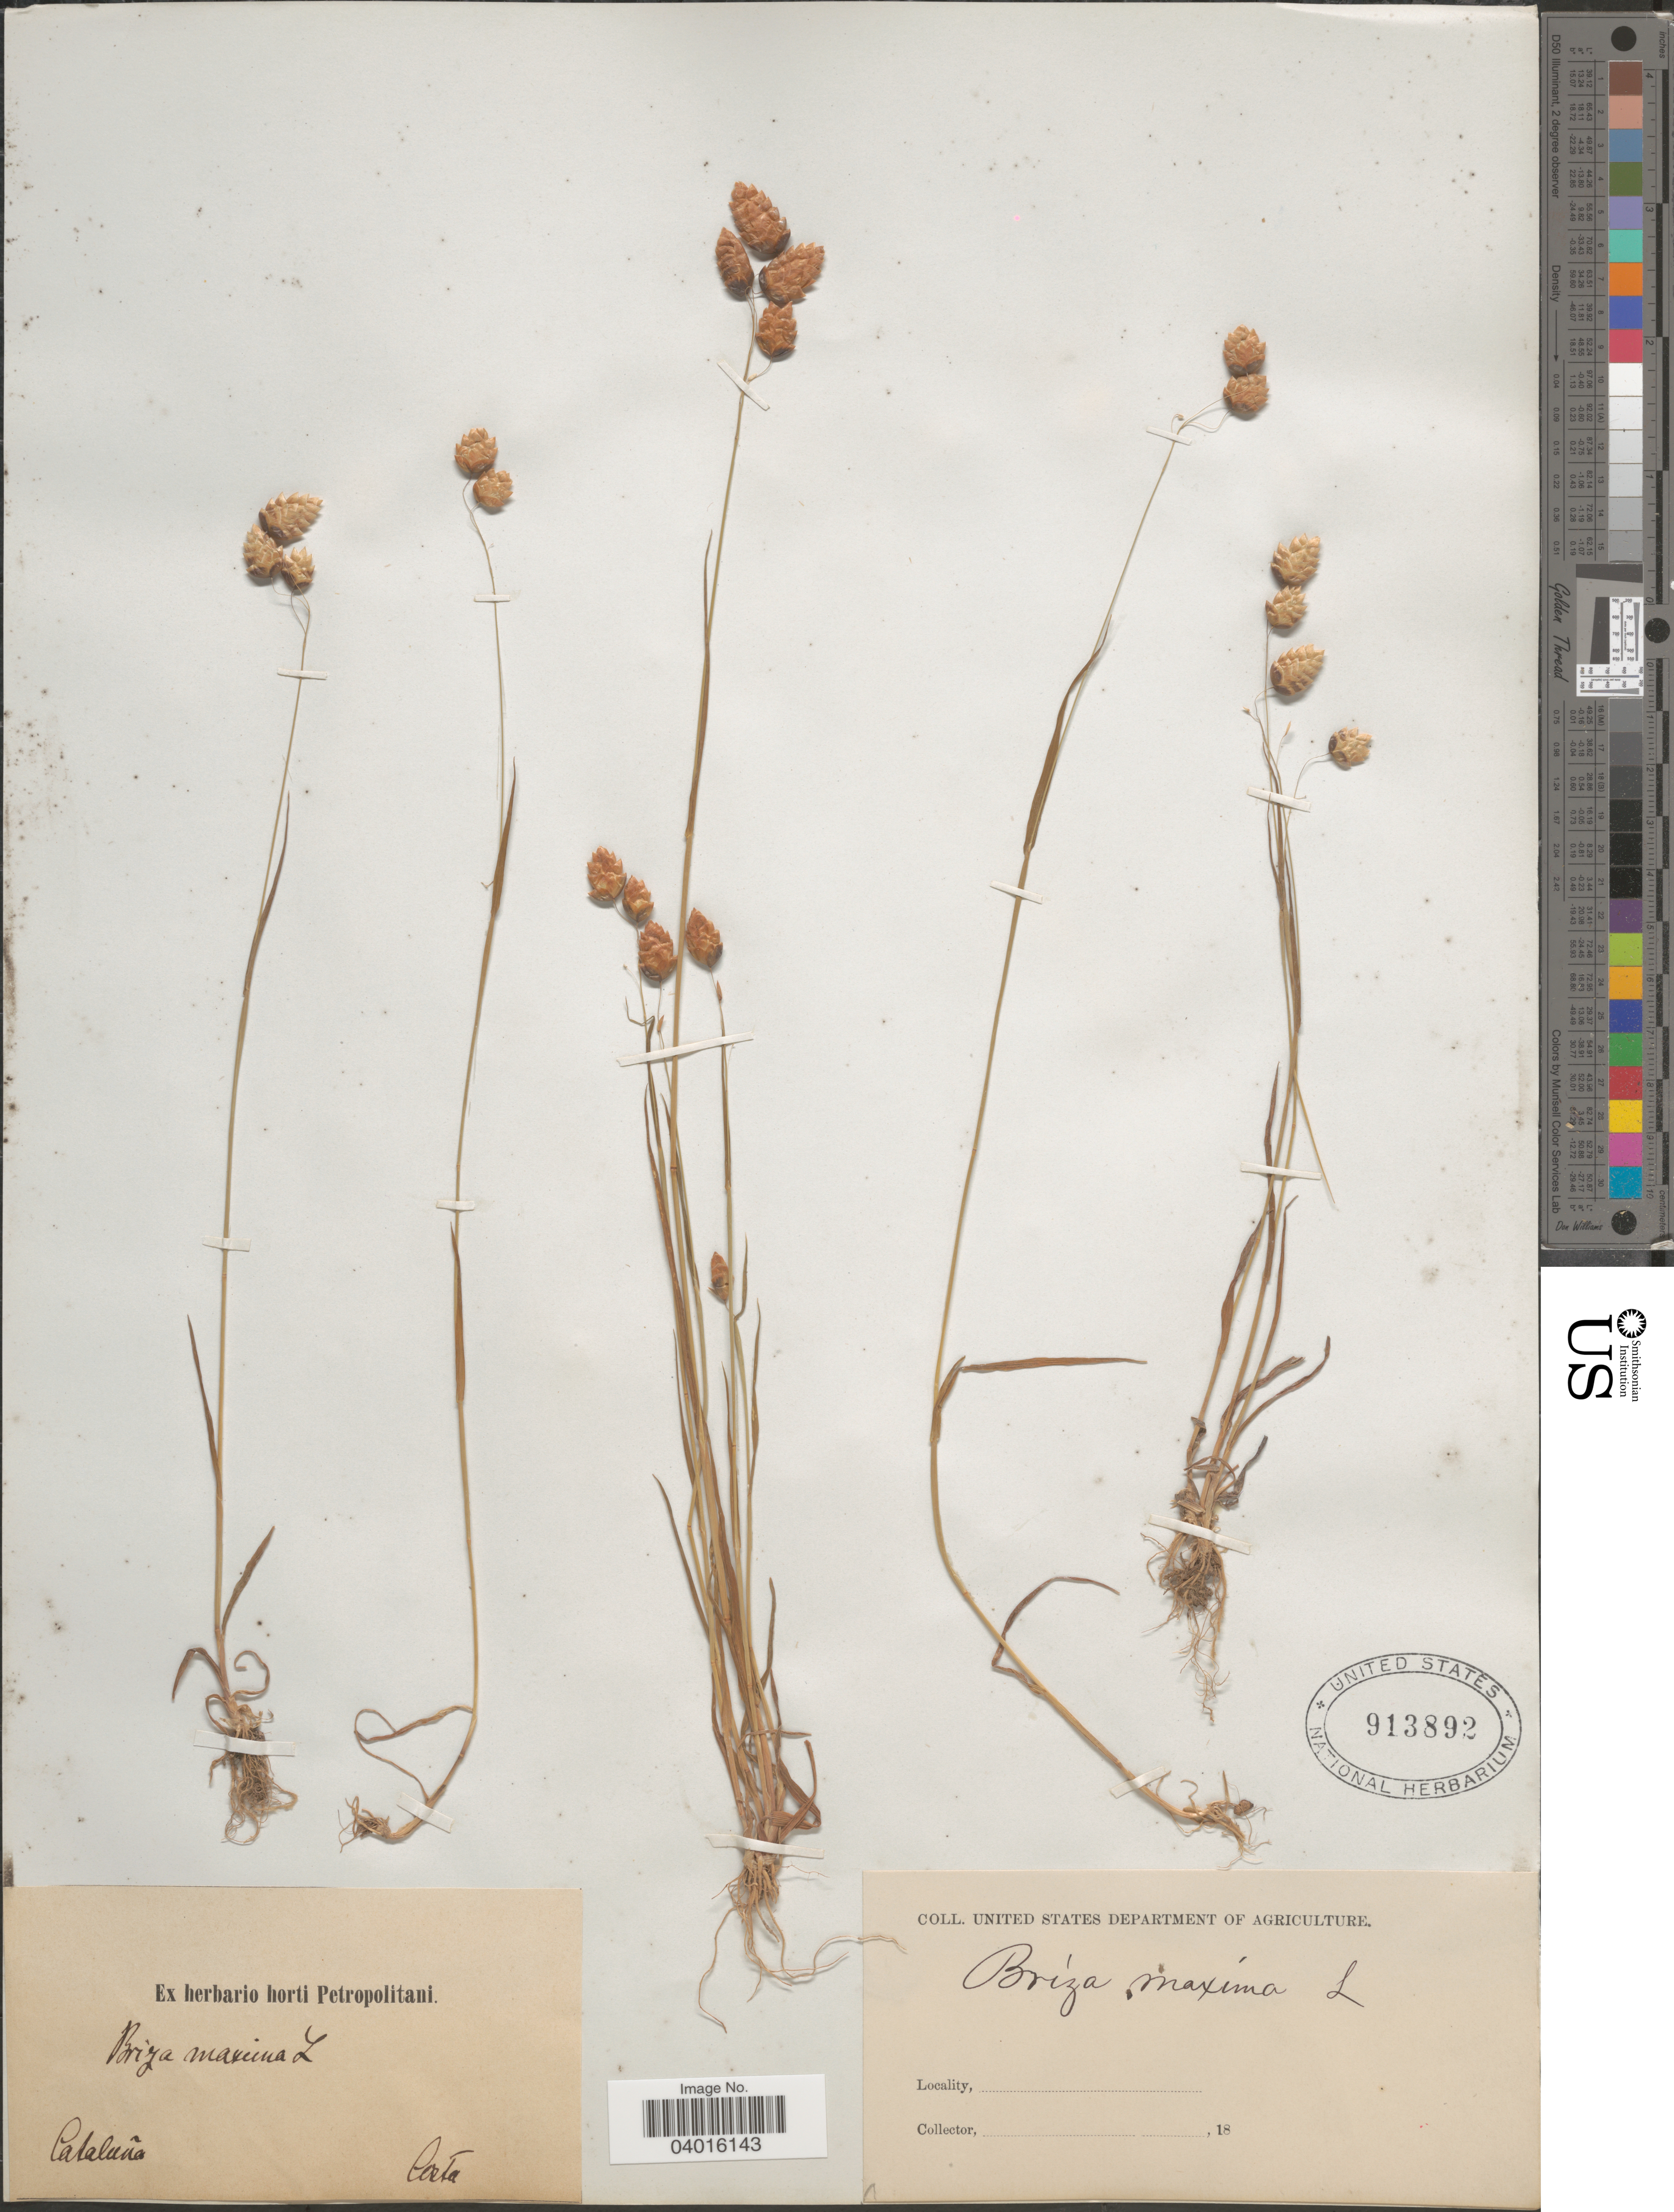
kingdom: Plantae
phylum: Tracheophyta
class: Liliopsida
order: Poales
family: Poaceae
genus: Briza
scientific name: Briza maxima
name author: L.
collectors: -. Costa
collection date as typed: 18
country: Spain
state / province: Catalunya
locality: Cataluña.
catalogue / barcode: US 913892